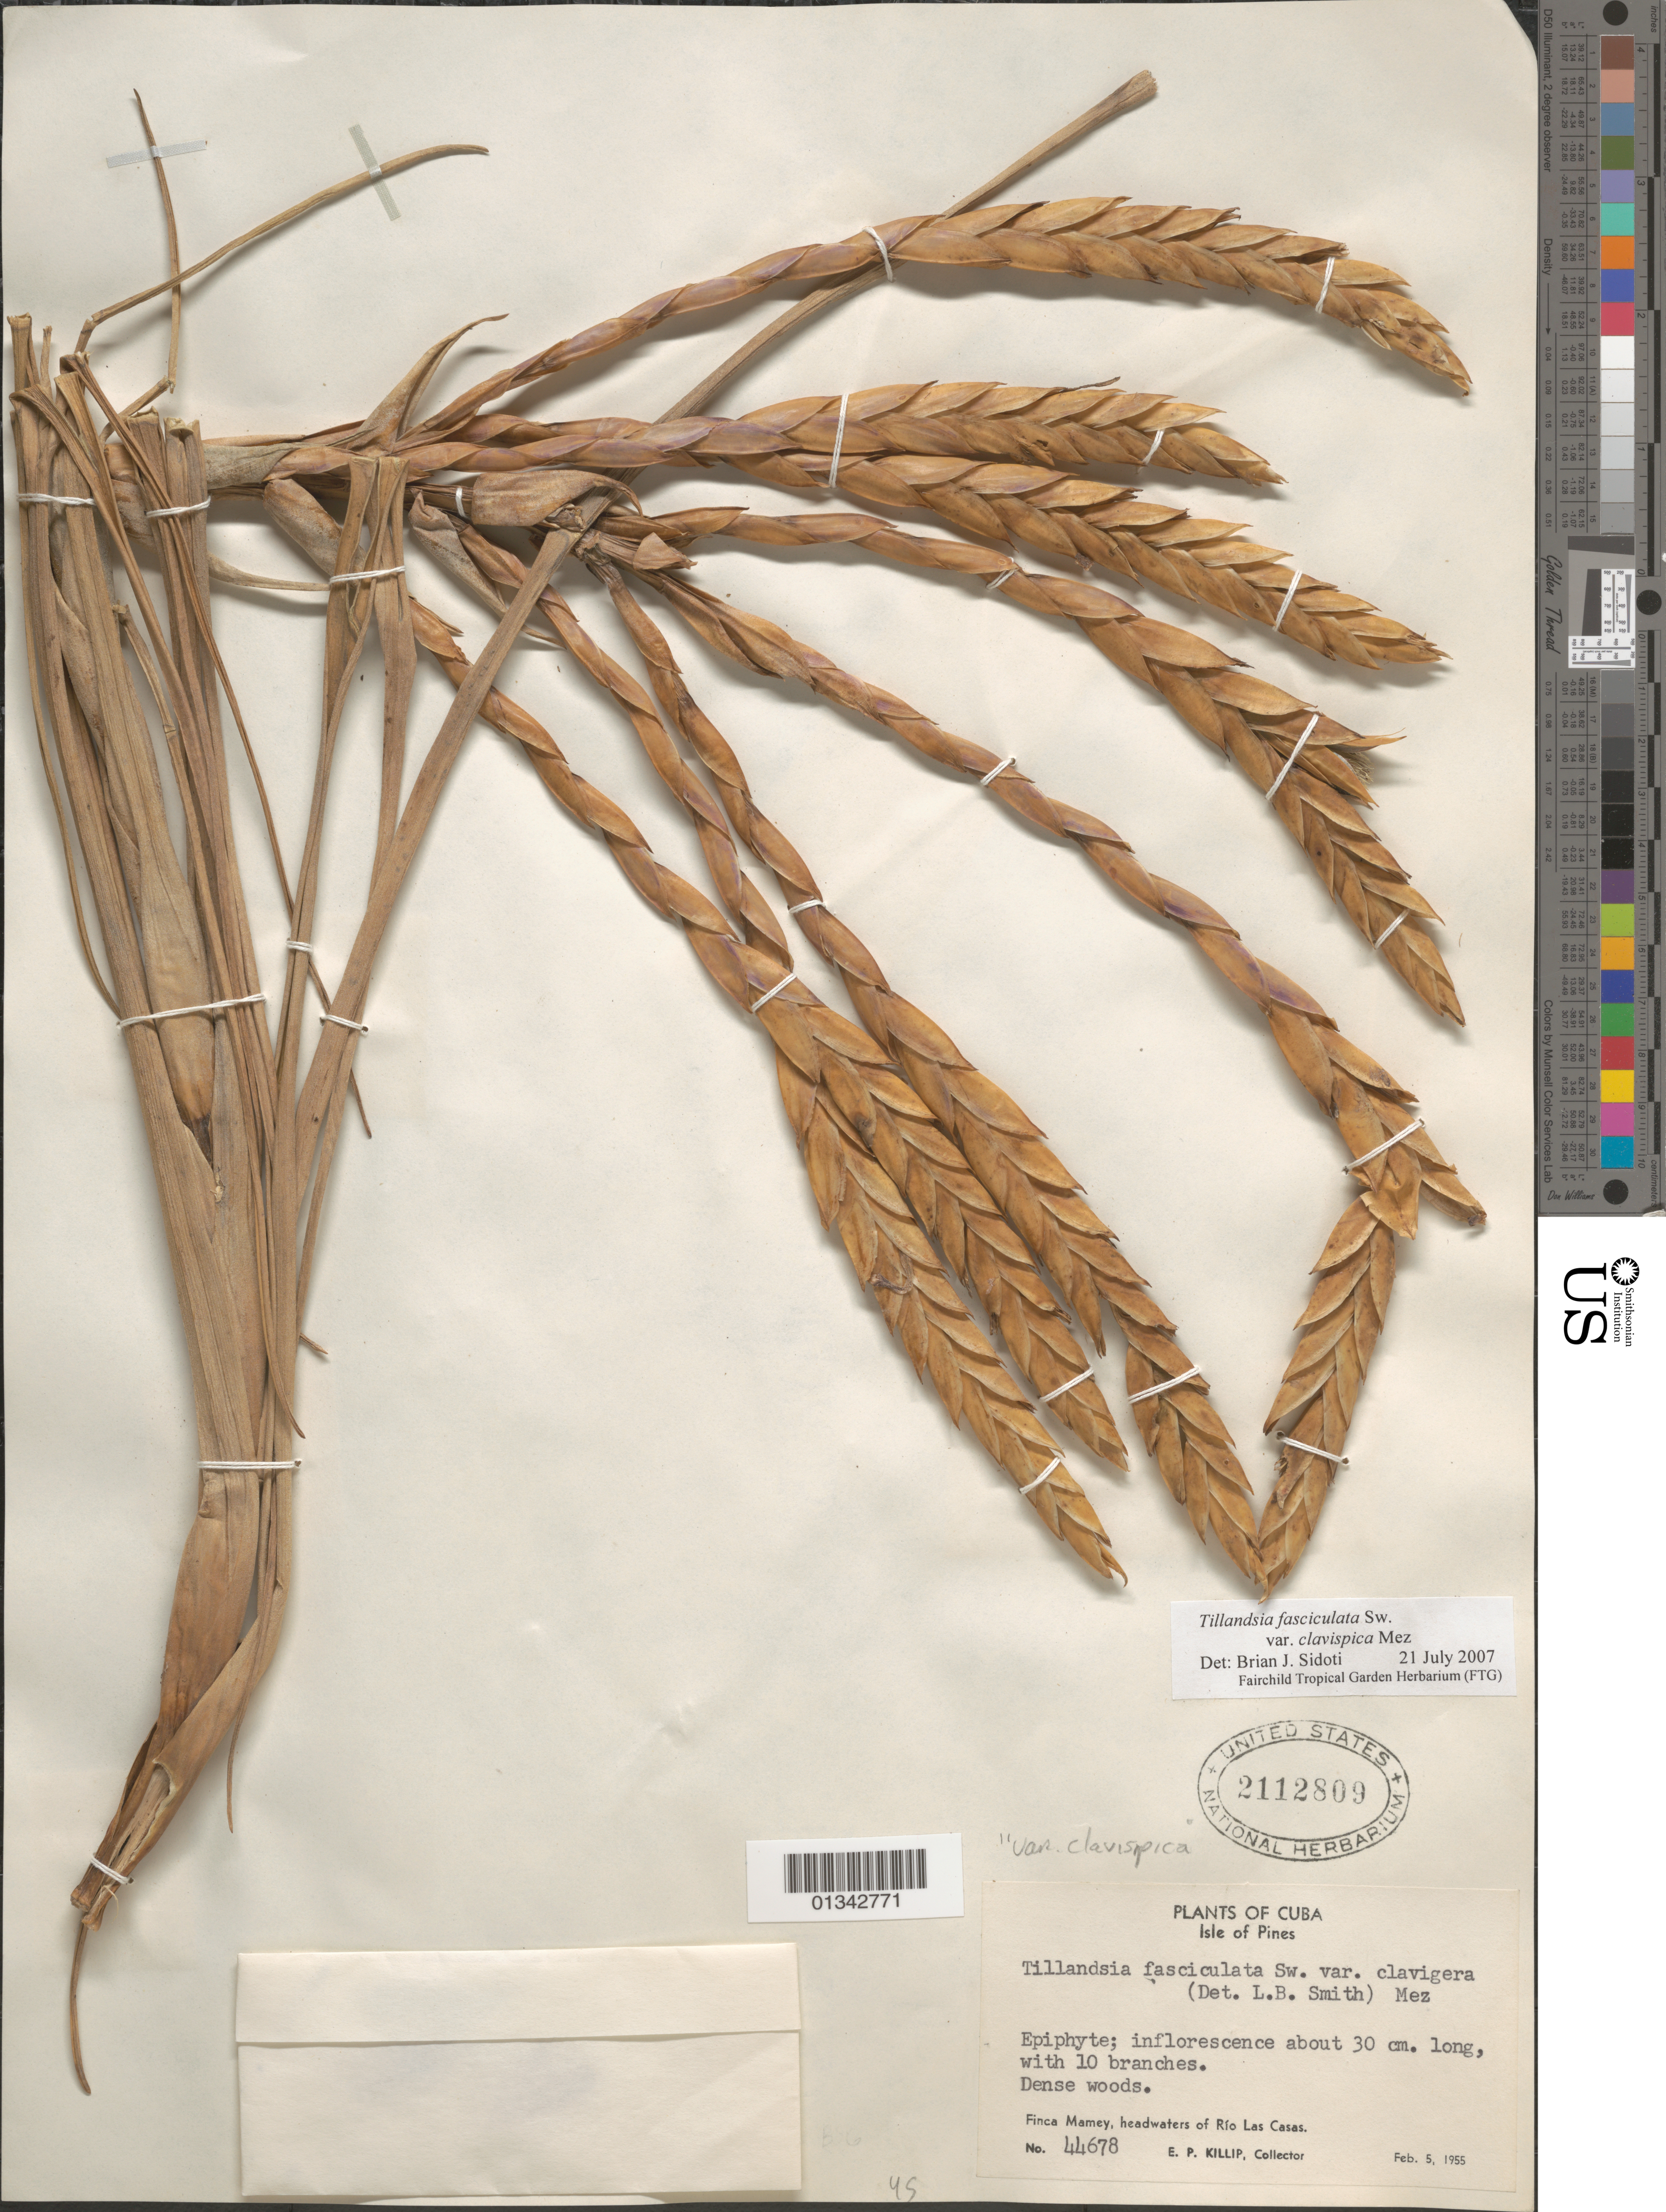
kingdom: Plantae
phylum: Tracheophyta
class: Liliopsida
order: Poales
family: Bromeliaceae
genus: Tillandsia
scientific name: Tillandsia fasciculata var. clavispica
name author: Mez in A. DC.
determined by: Sidoti, B. J.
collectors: E. P. Killip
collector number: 44678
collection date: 1955-02-05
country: Cuba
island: Isla de la Juventud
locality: Isle of Pines [Isla de la Juventud], Finca Mamey, headwaters of Río Las Casas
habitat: Dense woods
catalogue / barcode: US 2112809